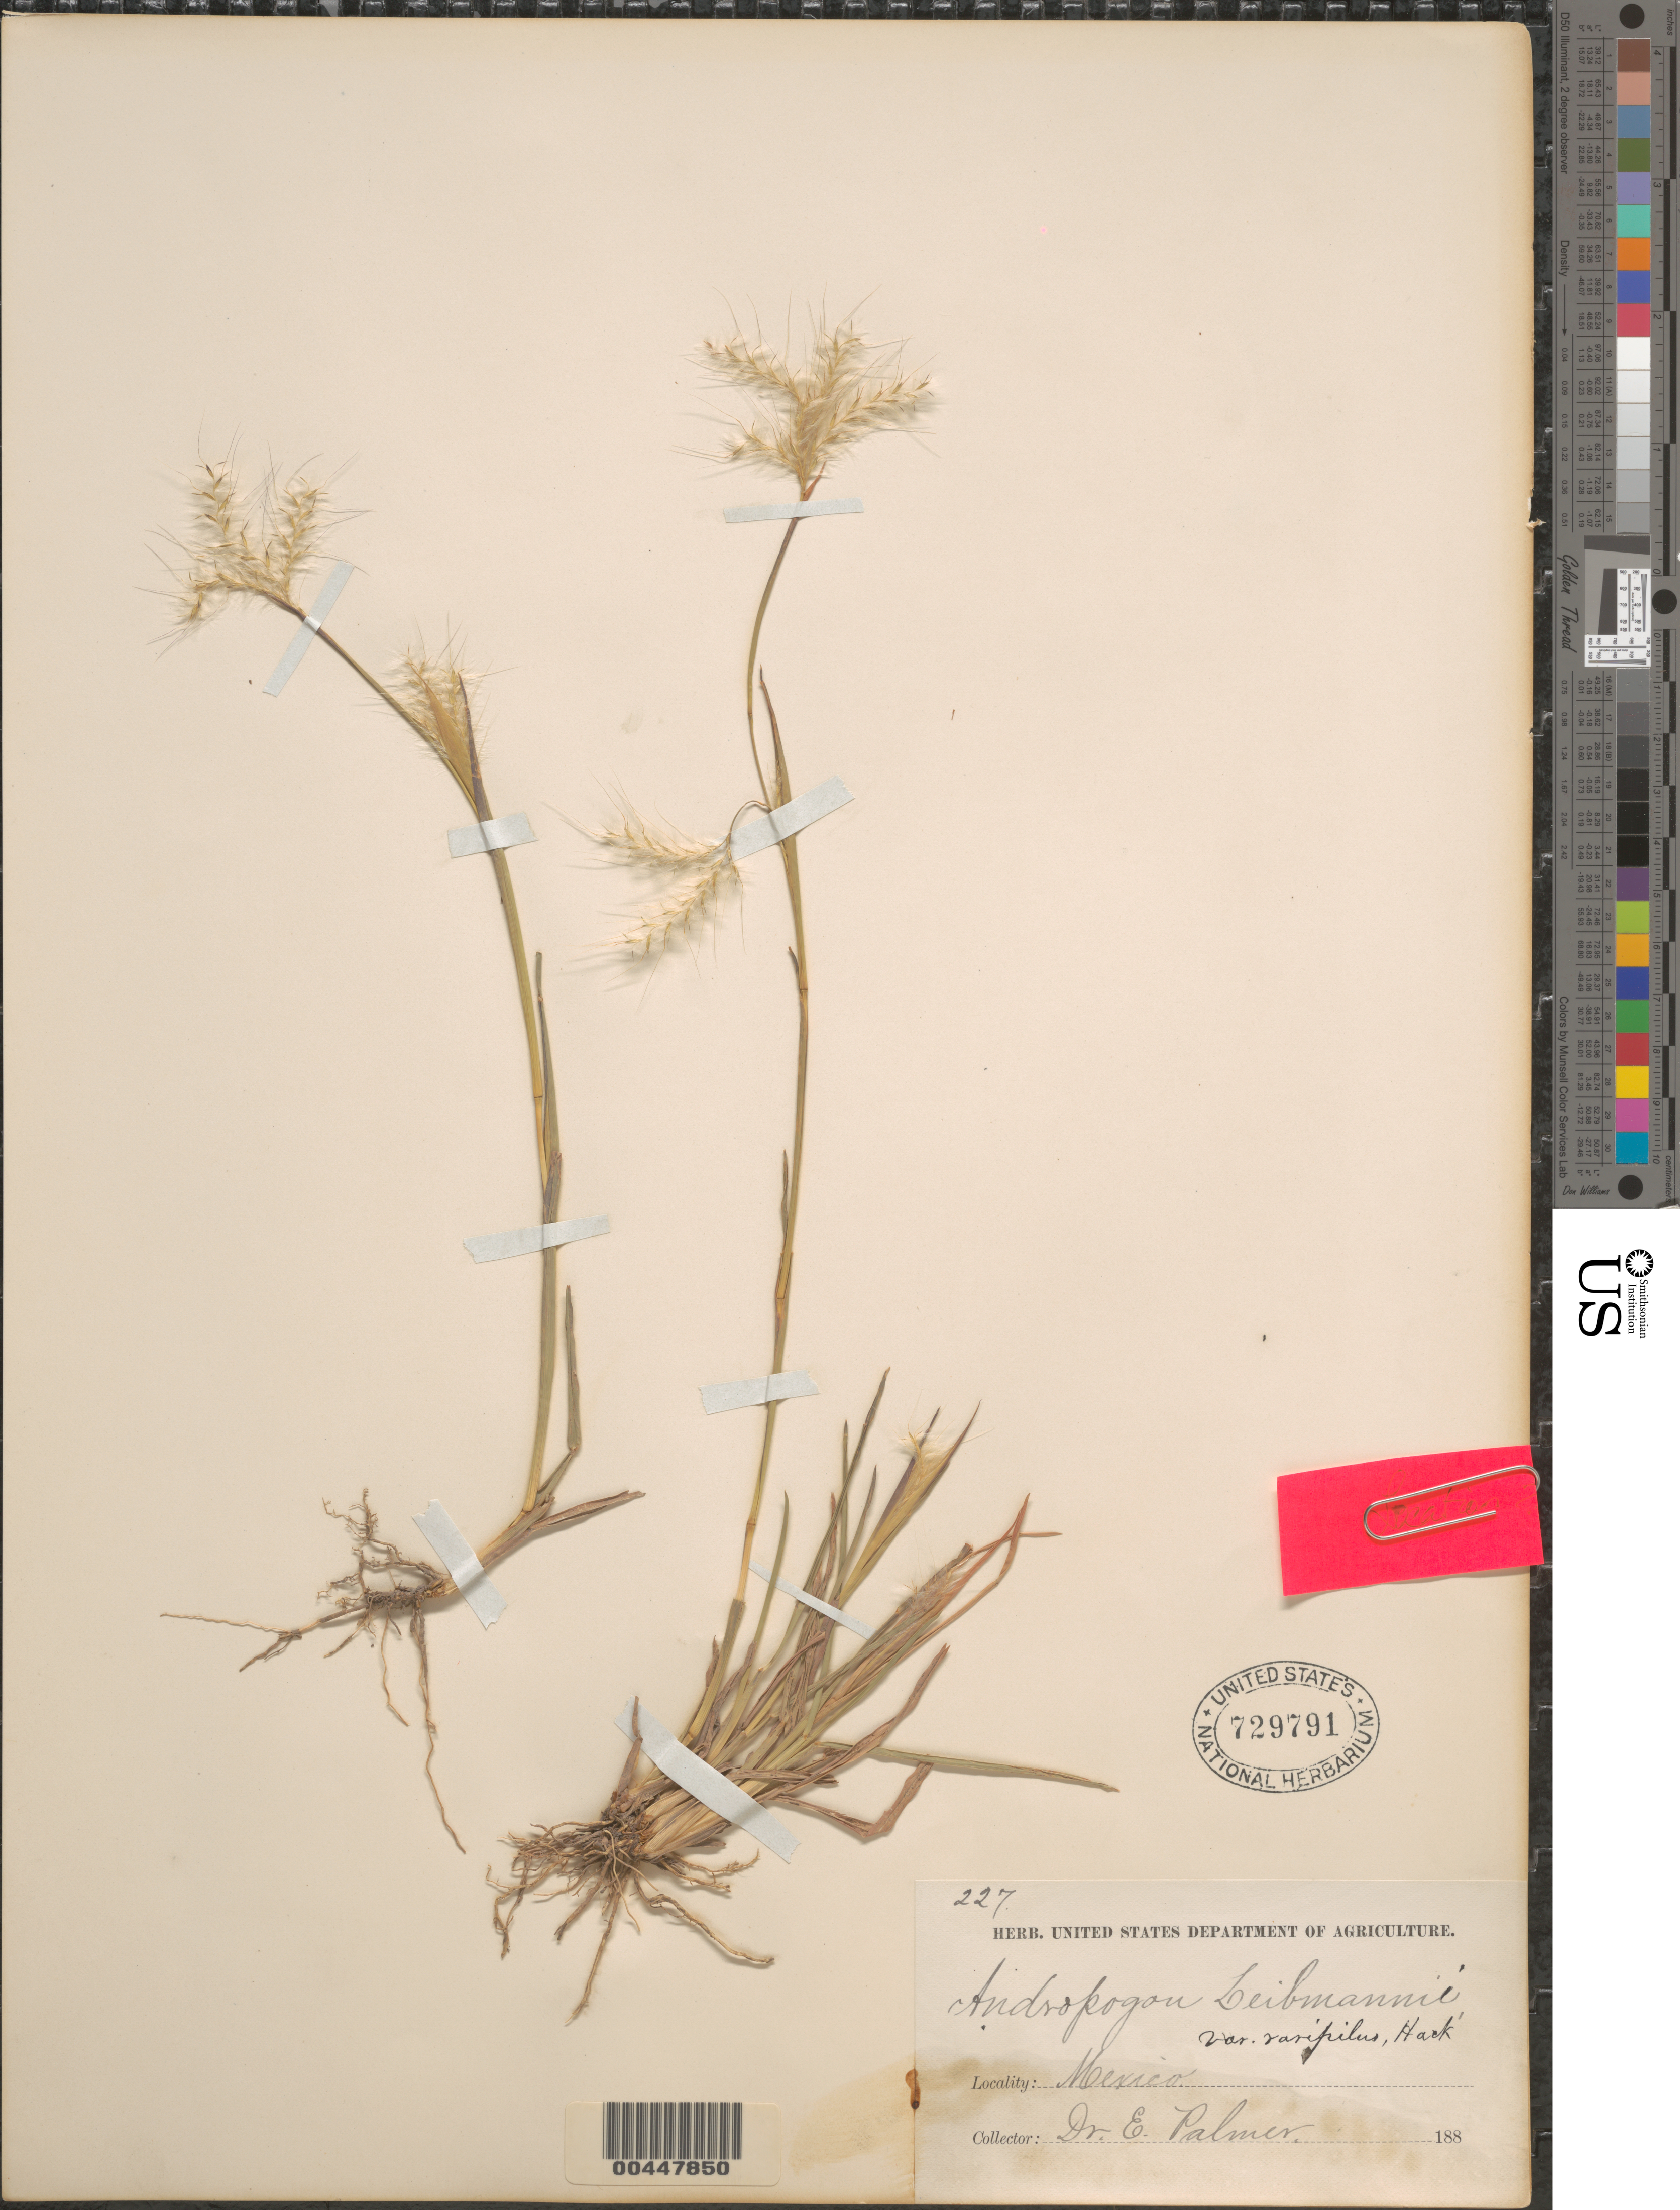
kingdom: Plantae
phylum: Tracheophyta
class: Liliopsida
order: Poales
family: Poaceae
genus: Andropogon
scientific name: Andropogon liebmannii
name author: Hack.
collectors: E. Palmer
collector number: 227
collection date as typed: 188?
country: Mexico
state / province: Durango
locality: San Ramon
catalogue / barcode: US 729791